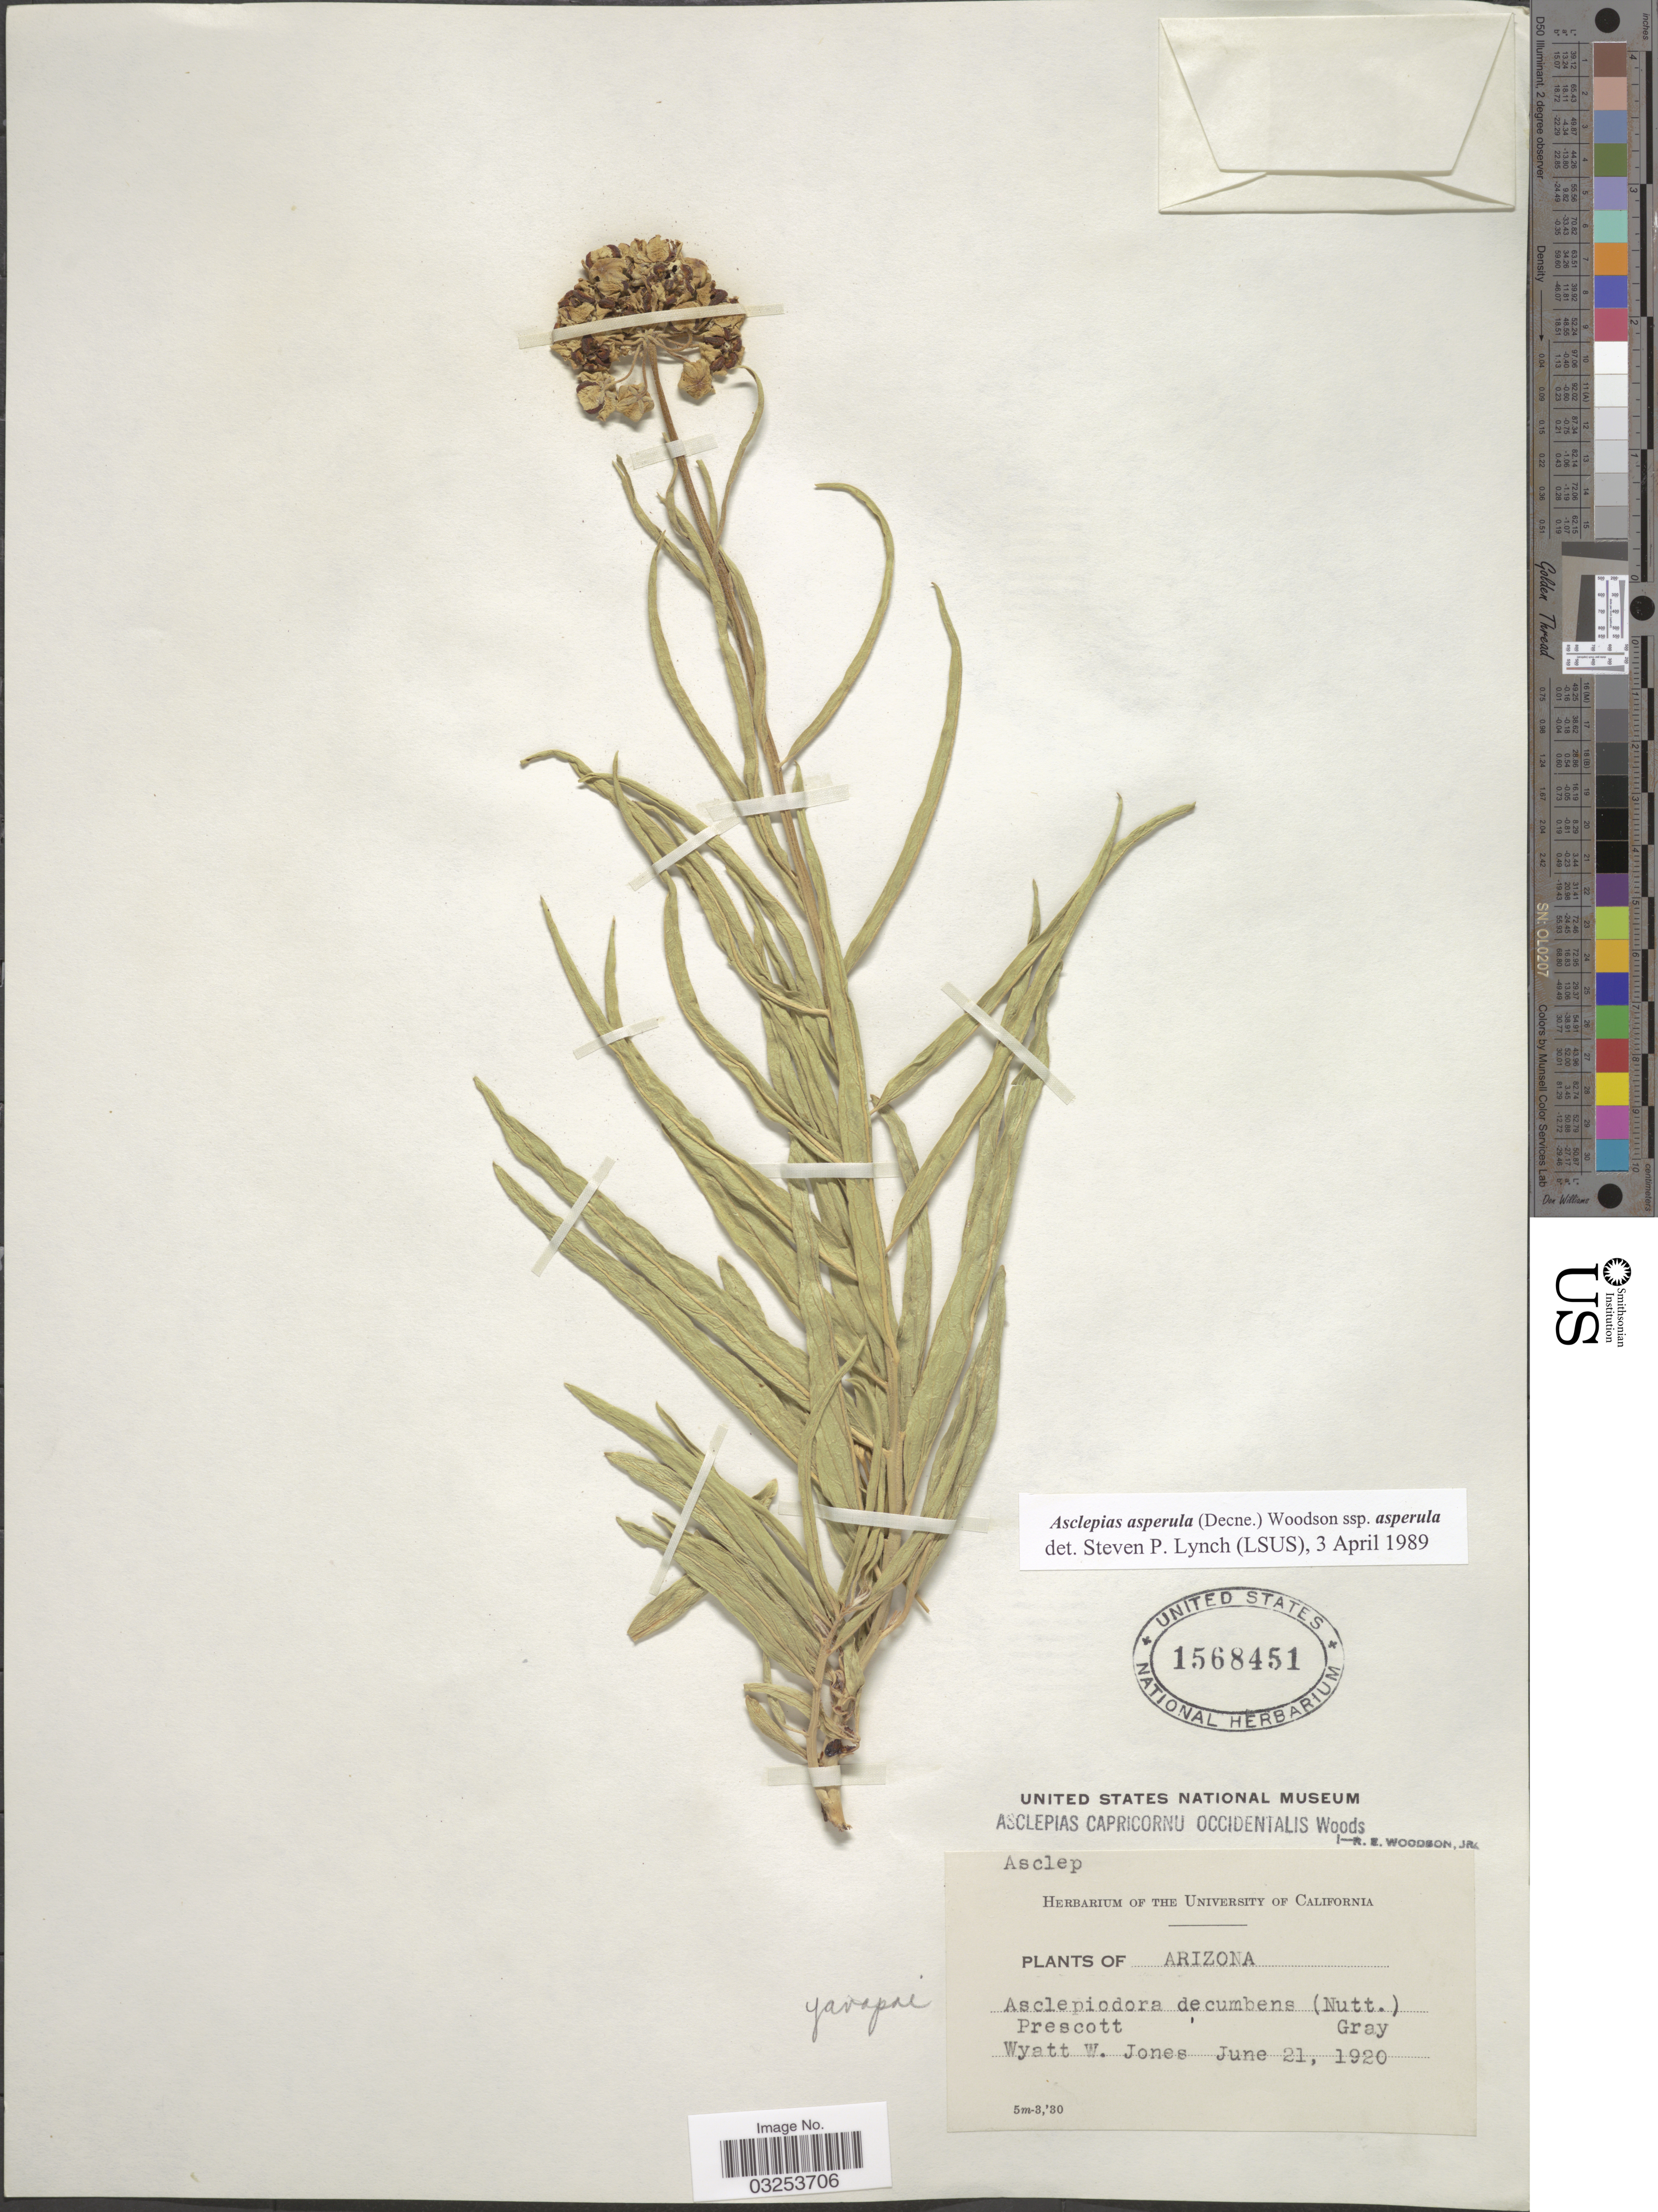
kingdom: Plantae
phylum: Tracheophyta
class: Magnoliopsida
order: Gentianales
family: Apocynaceae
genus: Asclepias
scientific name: Asclepias asperula subsp. asperula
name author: (Decne.) Woodson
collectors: W. W. Jones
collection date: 1920-06-21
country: United States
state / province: Arizona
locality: Prescott. Yavapai.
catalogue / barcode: US 1568451